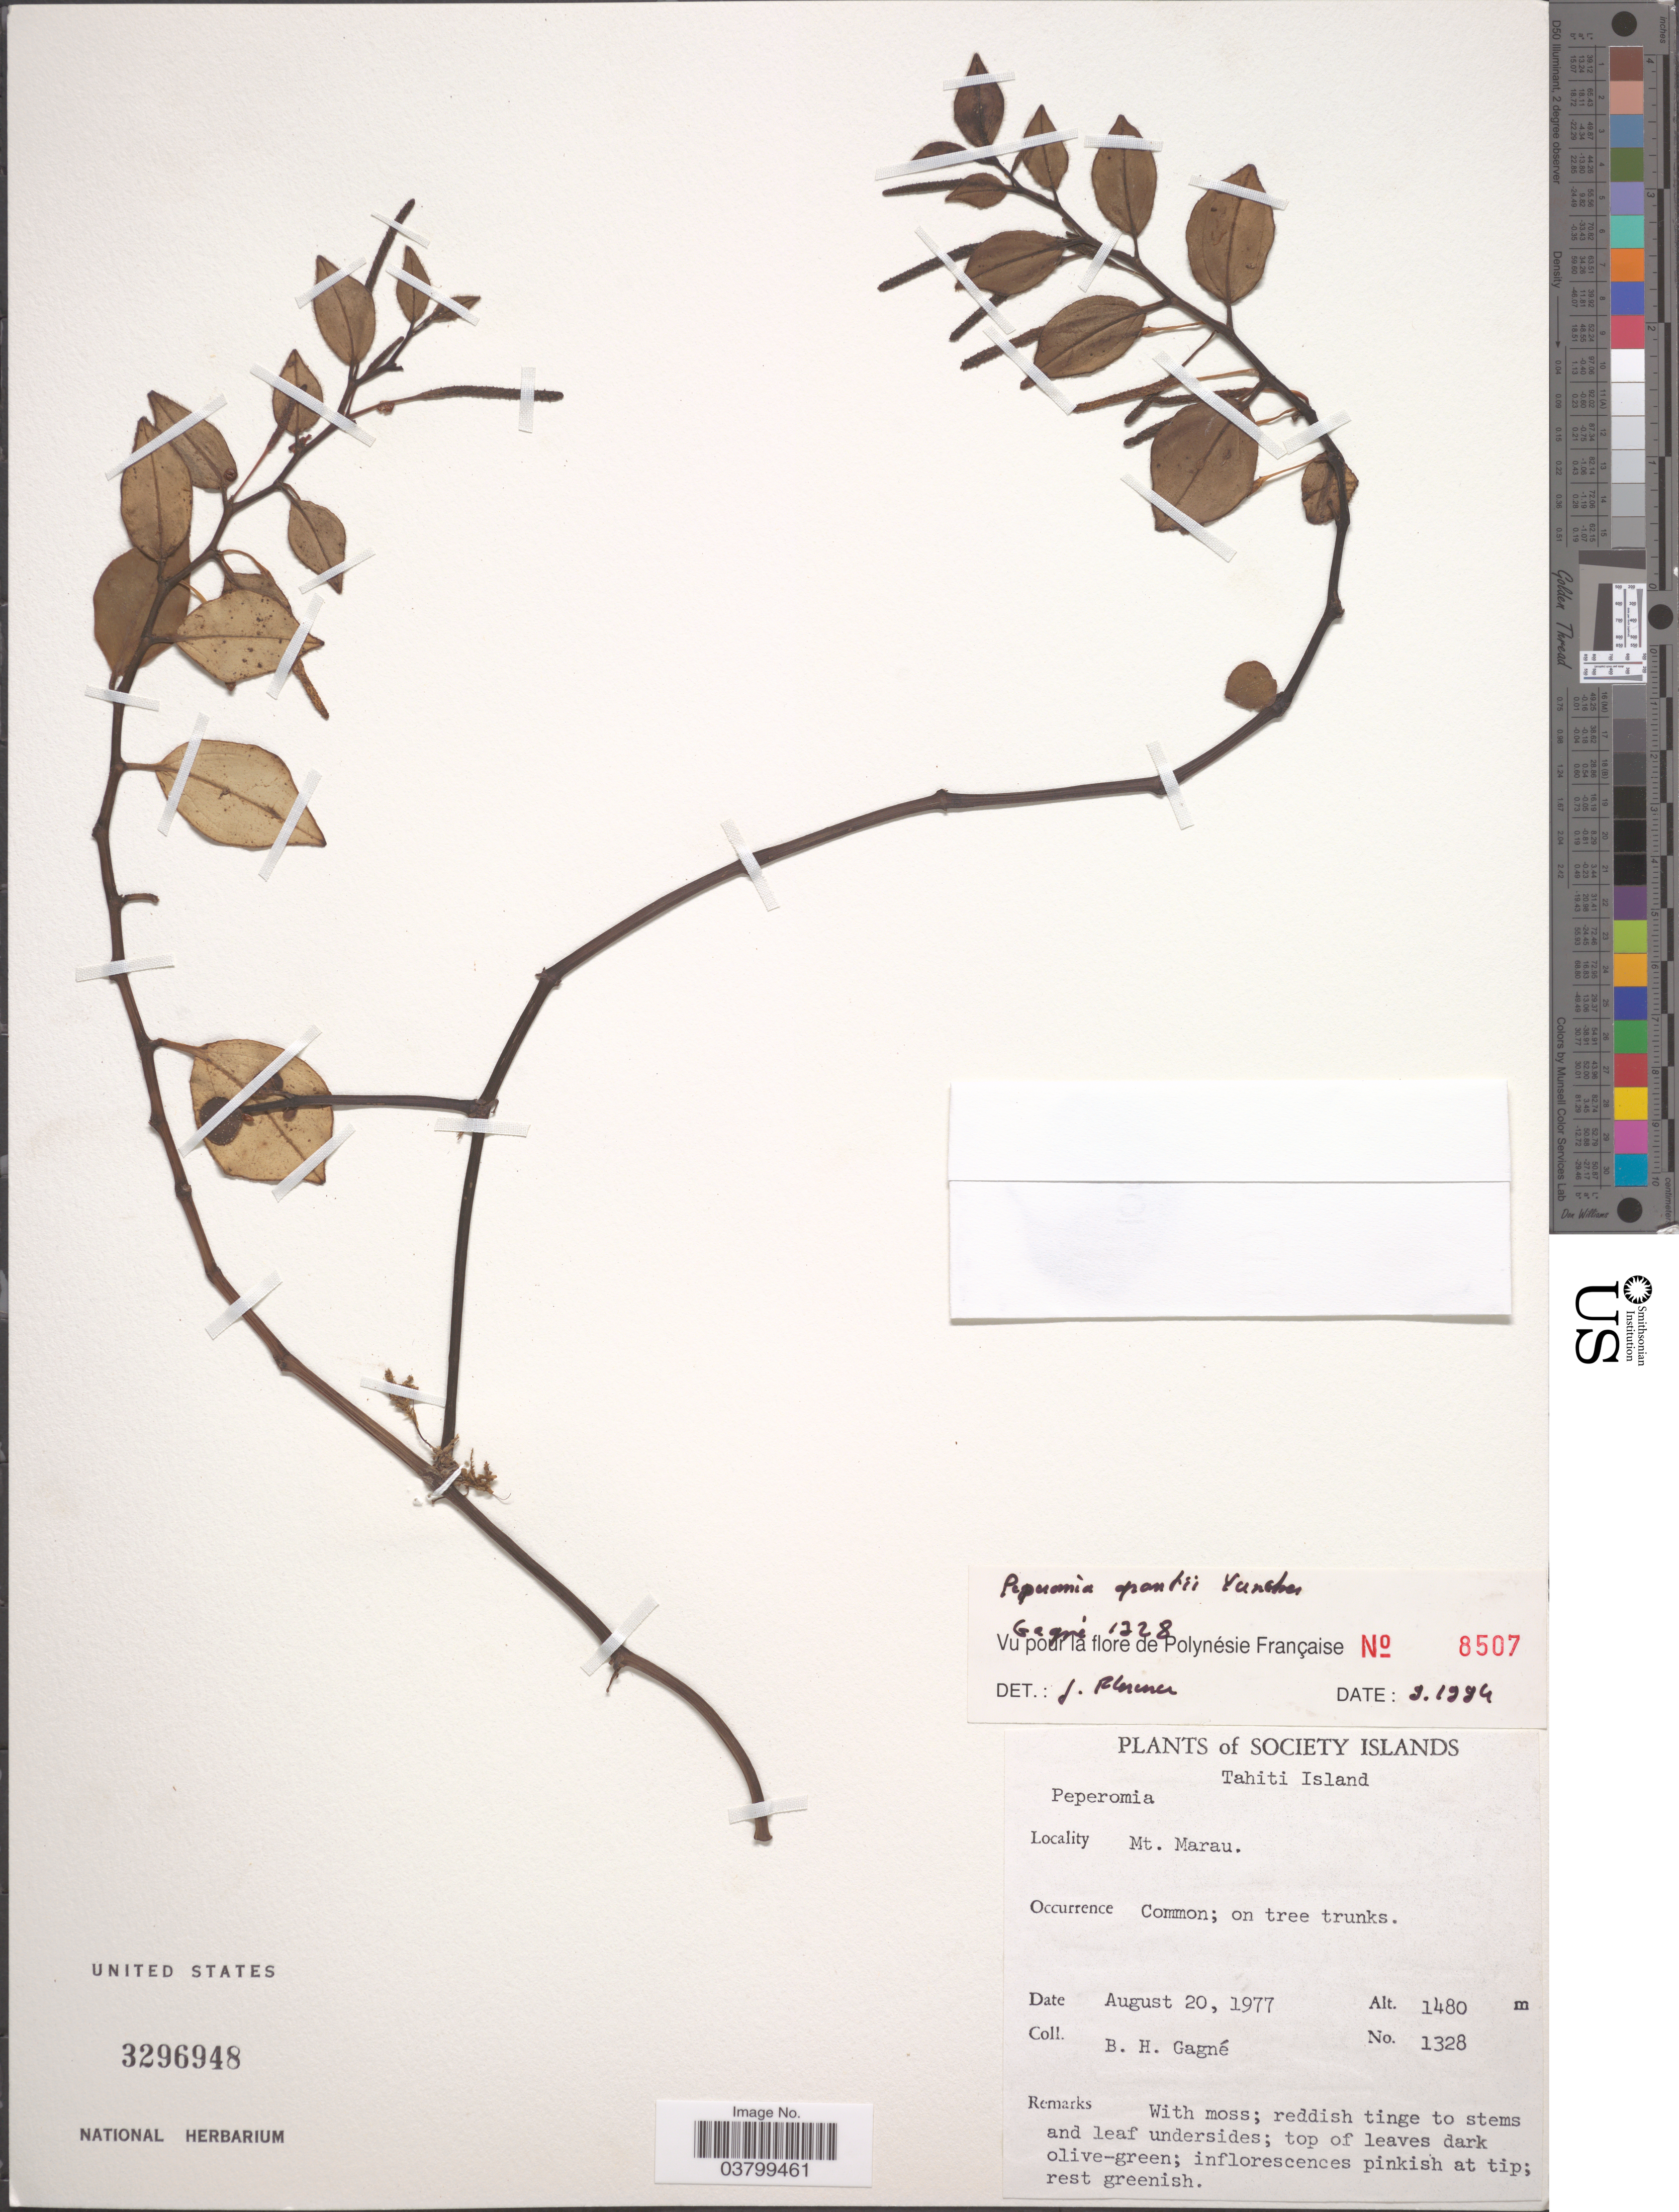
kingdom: Plantae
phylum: Tracheophyta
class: Magnoliopsida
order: Piperales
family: Piperaceae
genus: Peperomia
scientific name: Peperomia grantii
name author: Yunck.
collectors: B. H. Gagné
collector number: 1328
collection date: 1977-08-20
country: French Polynesia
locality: Society Islands. Tahiti Island. Mt. Marau.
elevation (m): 1480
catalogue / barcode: US 3296948